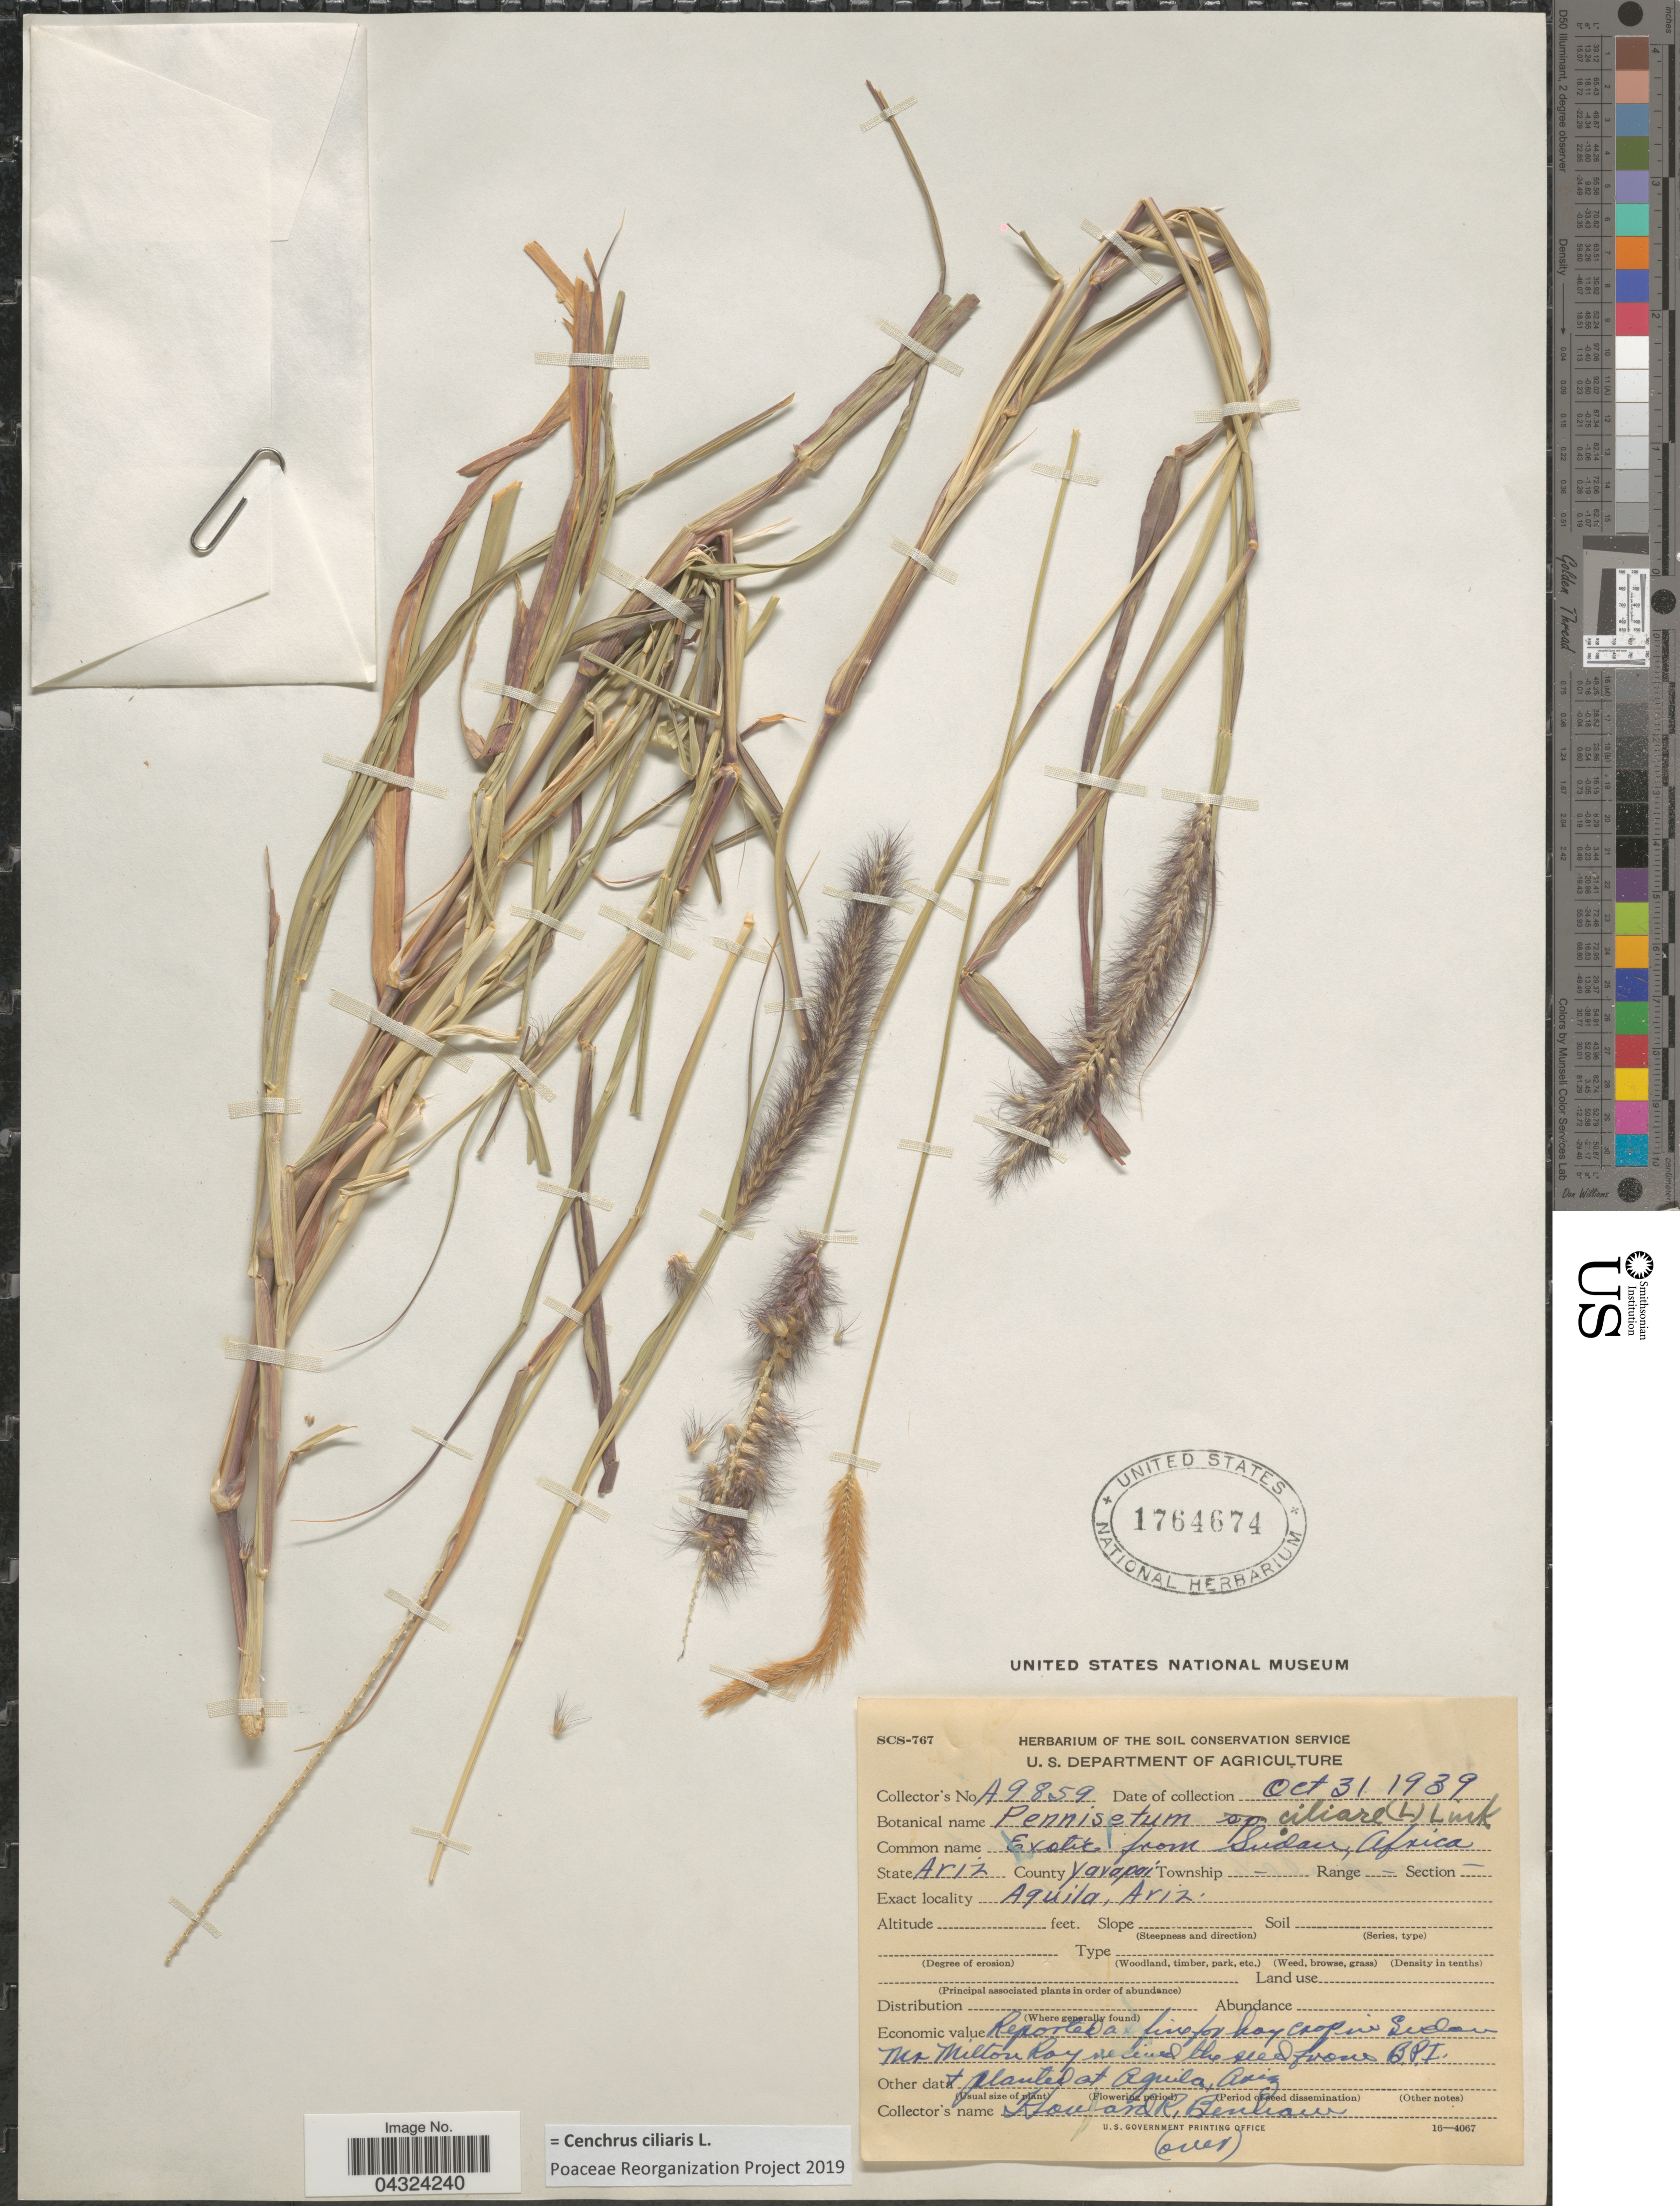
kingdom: Plantae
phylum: Tracheophyta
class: Liliopsida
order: Poales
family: Poaceae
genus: Cenchrus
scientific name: Cenchrus ciliaris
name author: L.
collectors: H. Benham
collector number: A9859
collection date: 1939-10-31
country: United States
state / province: Arizona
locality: County Yavapai. Aquila.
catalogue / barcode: US 1764674